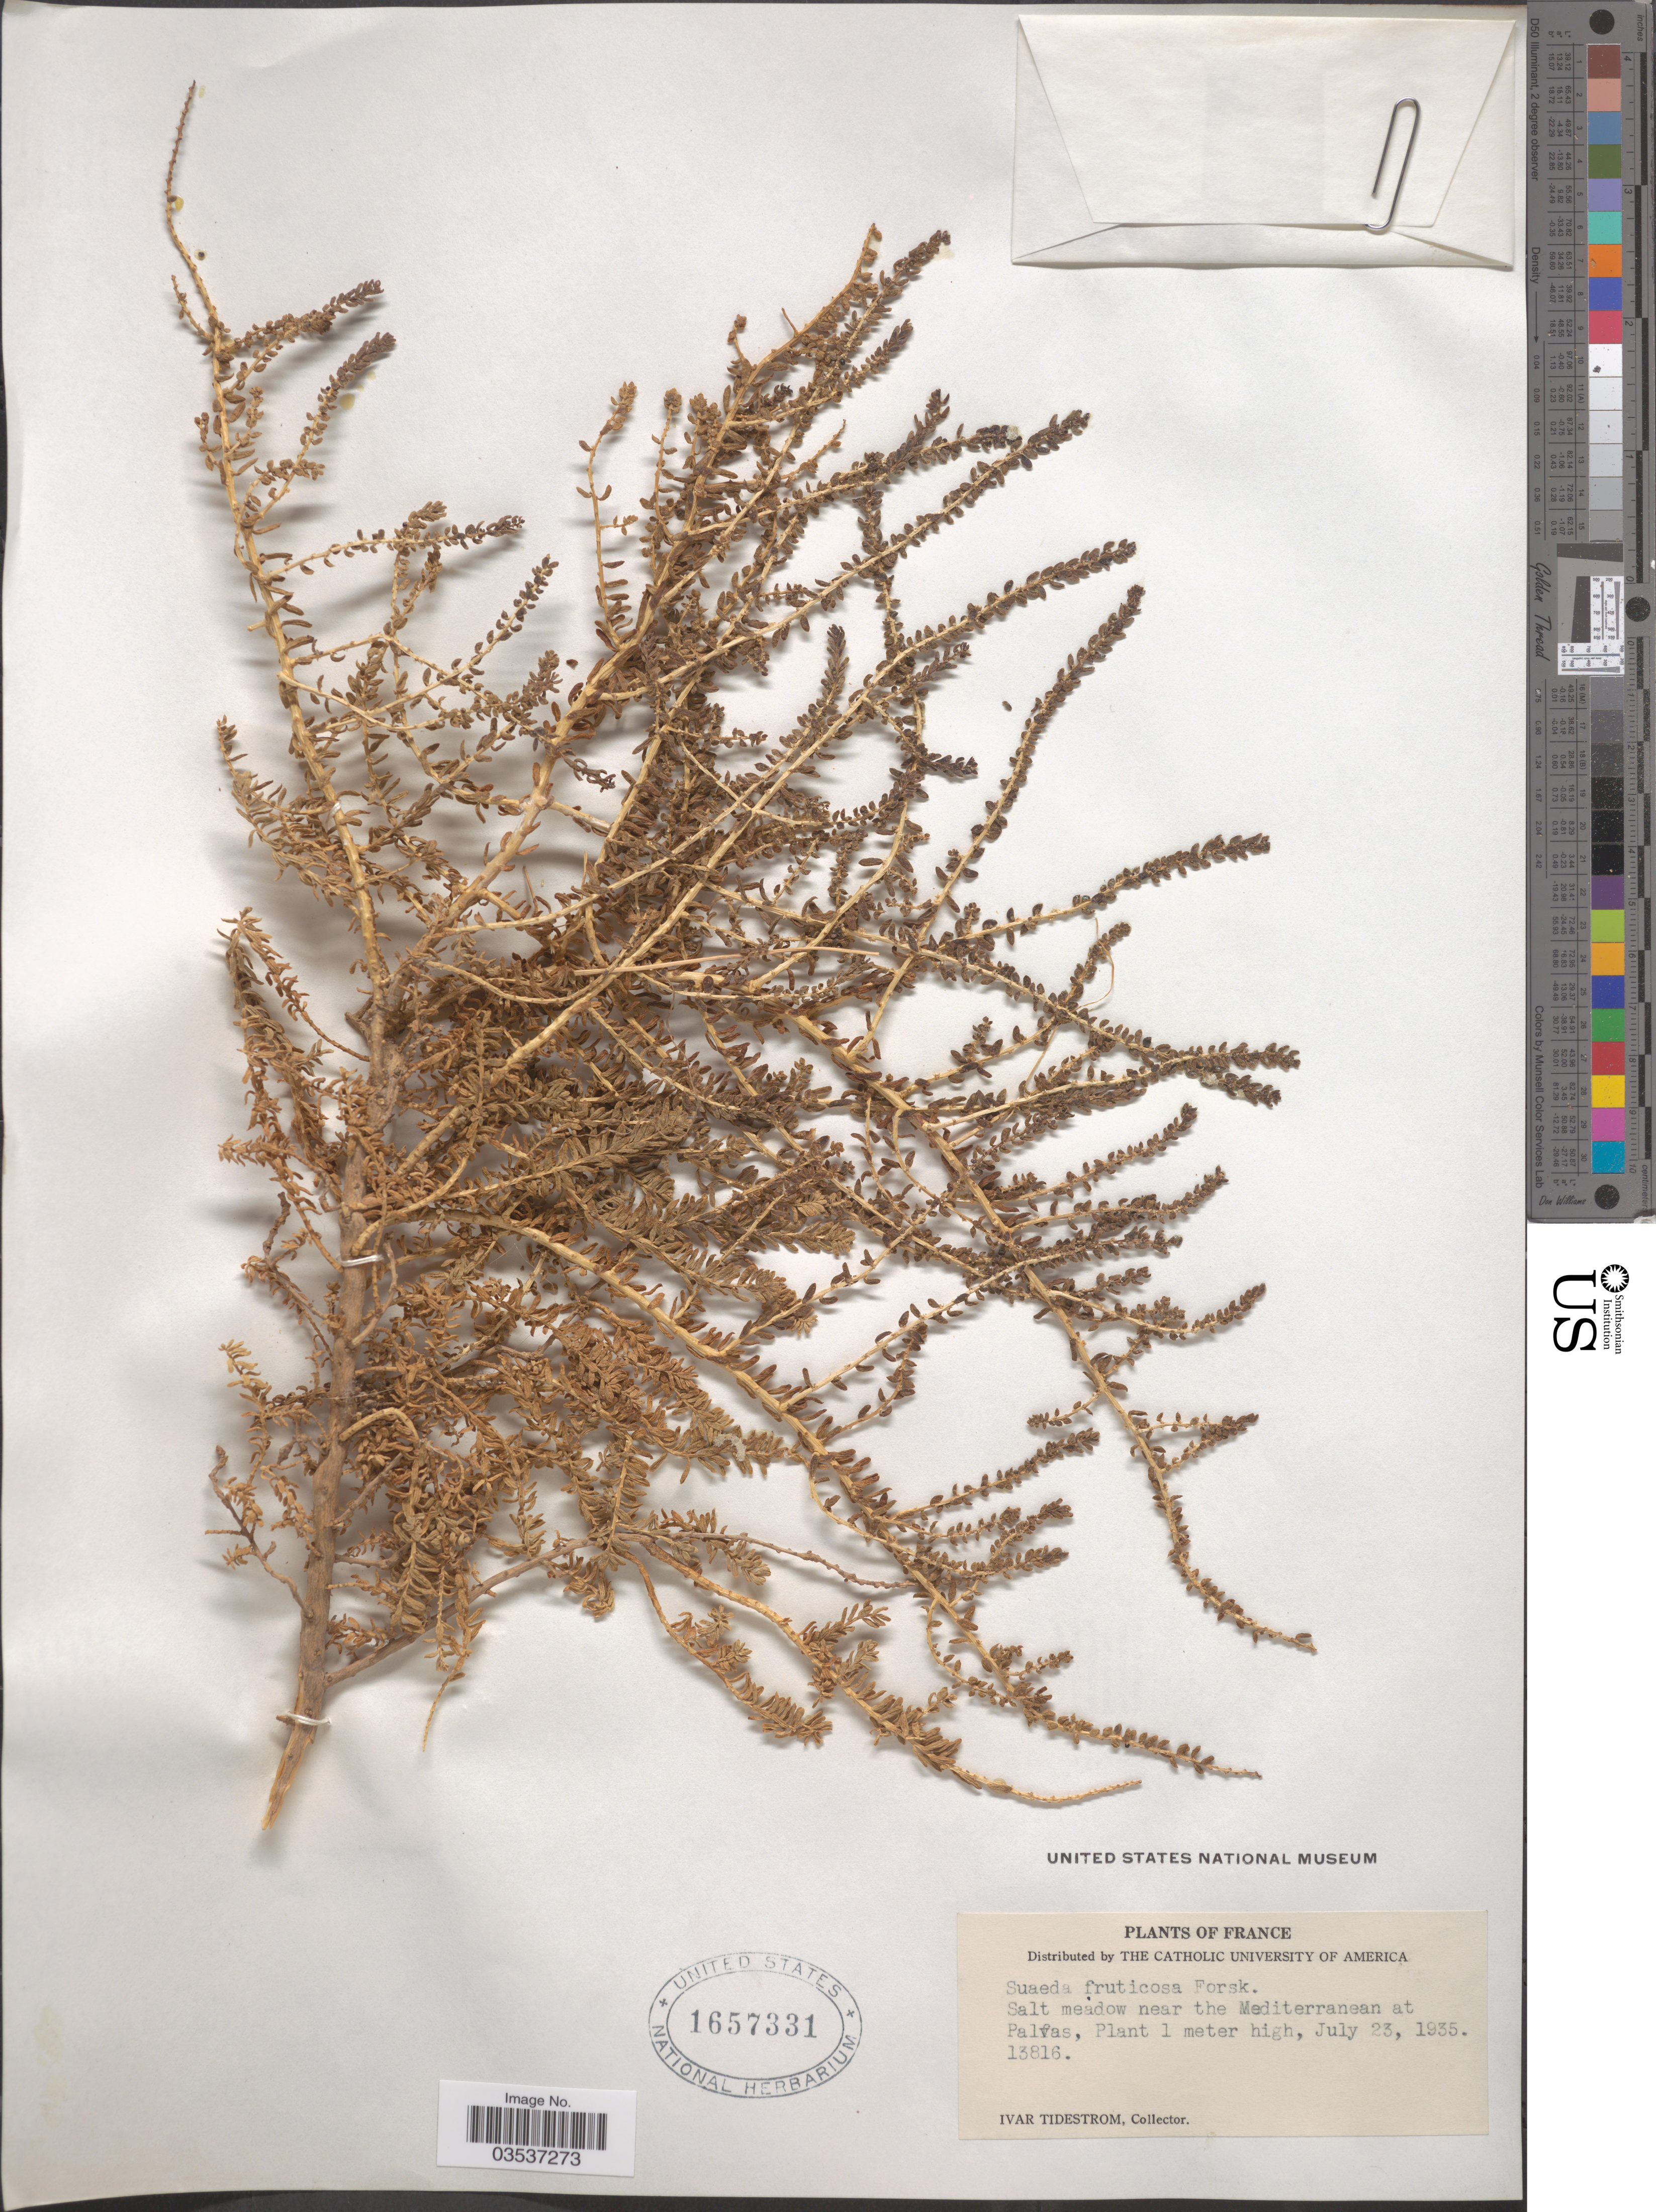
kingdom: Plantae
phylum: Tracheophyta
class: Magnoliopsida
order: Caryophyllales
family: Amaranthaceae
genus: Suaeda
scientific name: Suaeda fruticosa auct. non Forssk.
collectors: I. F. Tidestrom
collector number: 13816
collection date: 1935-07-23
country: France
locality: Salt meadow near the Mediterranean at Palvas.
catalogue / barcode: US 1657331